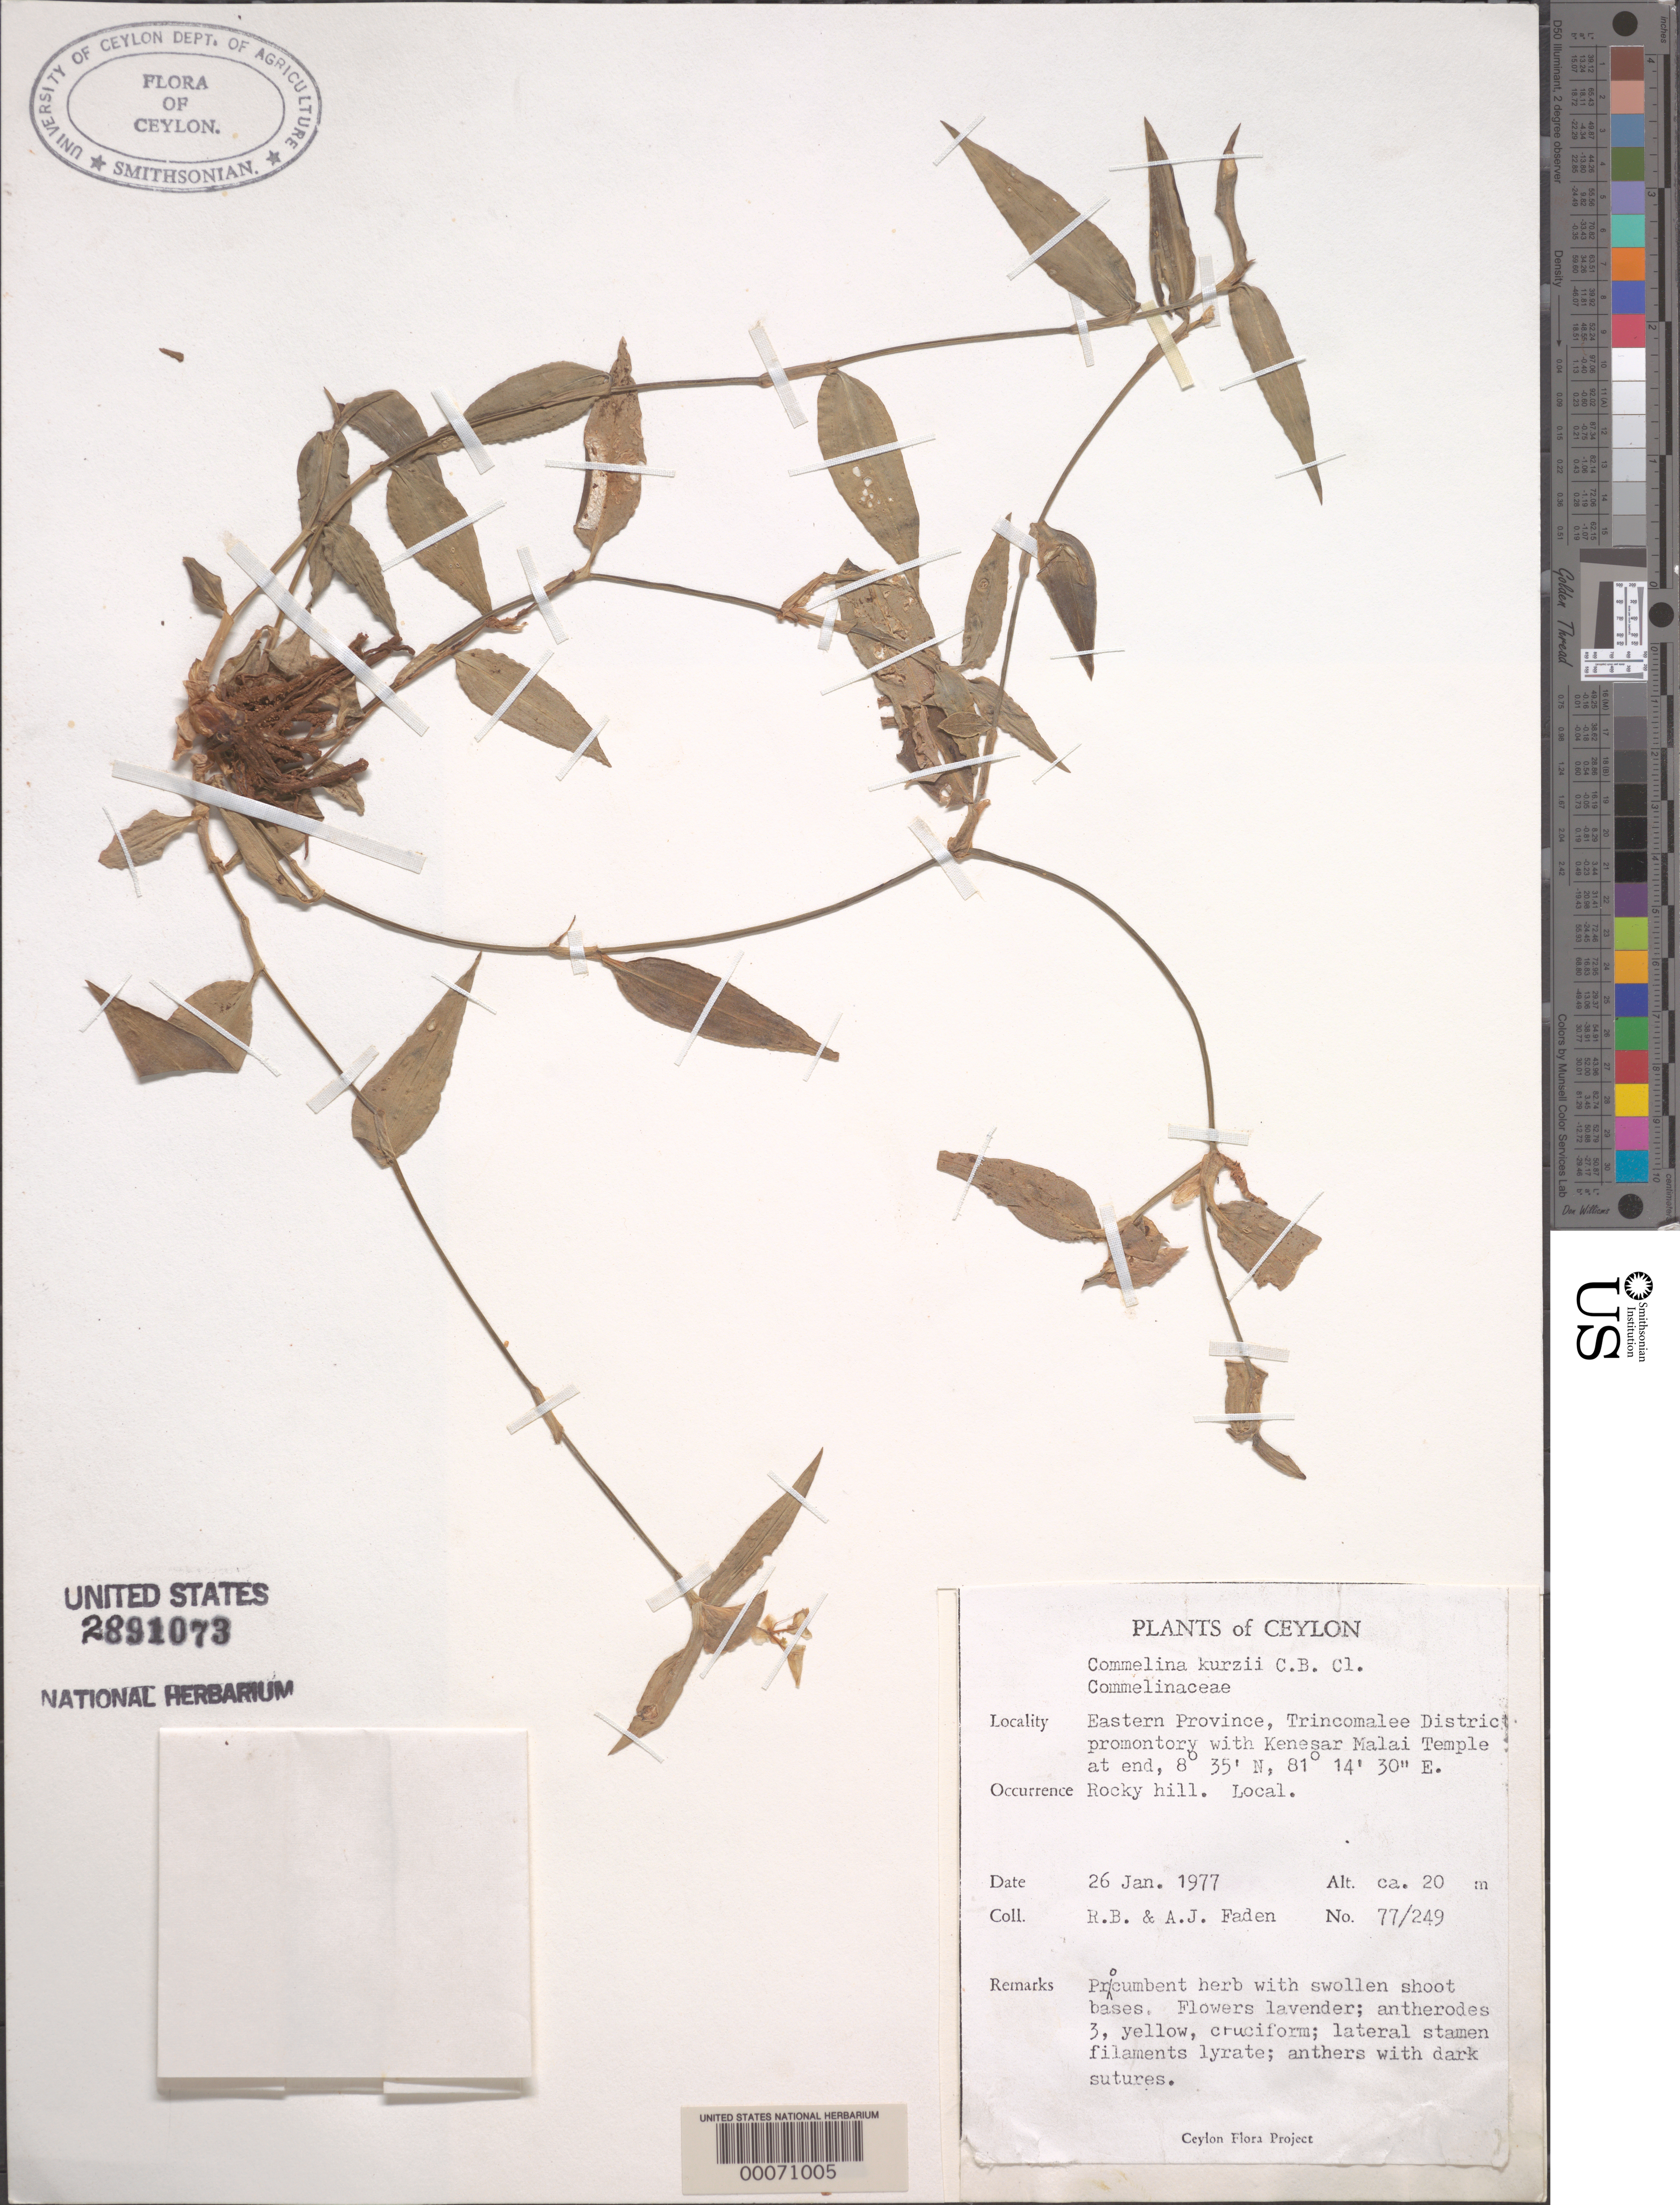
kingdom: Plantae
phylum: Tracheophyta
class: Liliopsida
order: Commelinales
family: Commelinaceae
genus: Commelina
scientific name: Commelina kurzii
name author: C.B. Clarke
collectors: R. B. Faden & A. J. Faden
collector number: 77/249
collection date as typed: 26 Jan 1977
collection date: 1977-01-26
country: Sri Lanka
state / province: Eastern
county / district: Trincomalee Dist.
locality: Promontory with kenesar malai temple at end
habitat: On rocks in shade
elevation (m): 20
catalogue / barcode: US 2891073